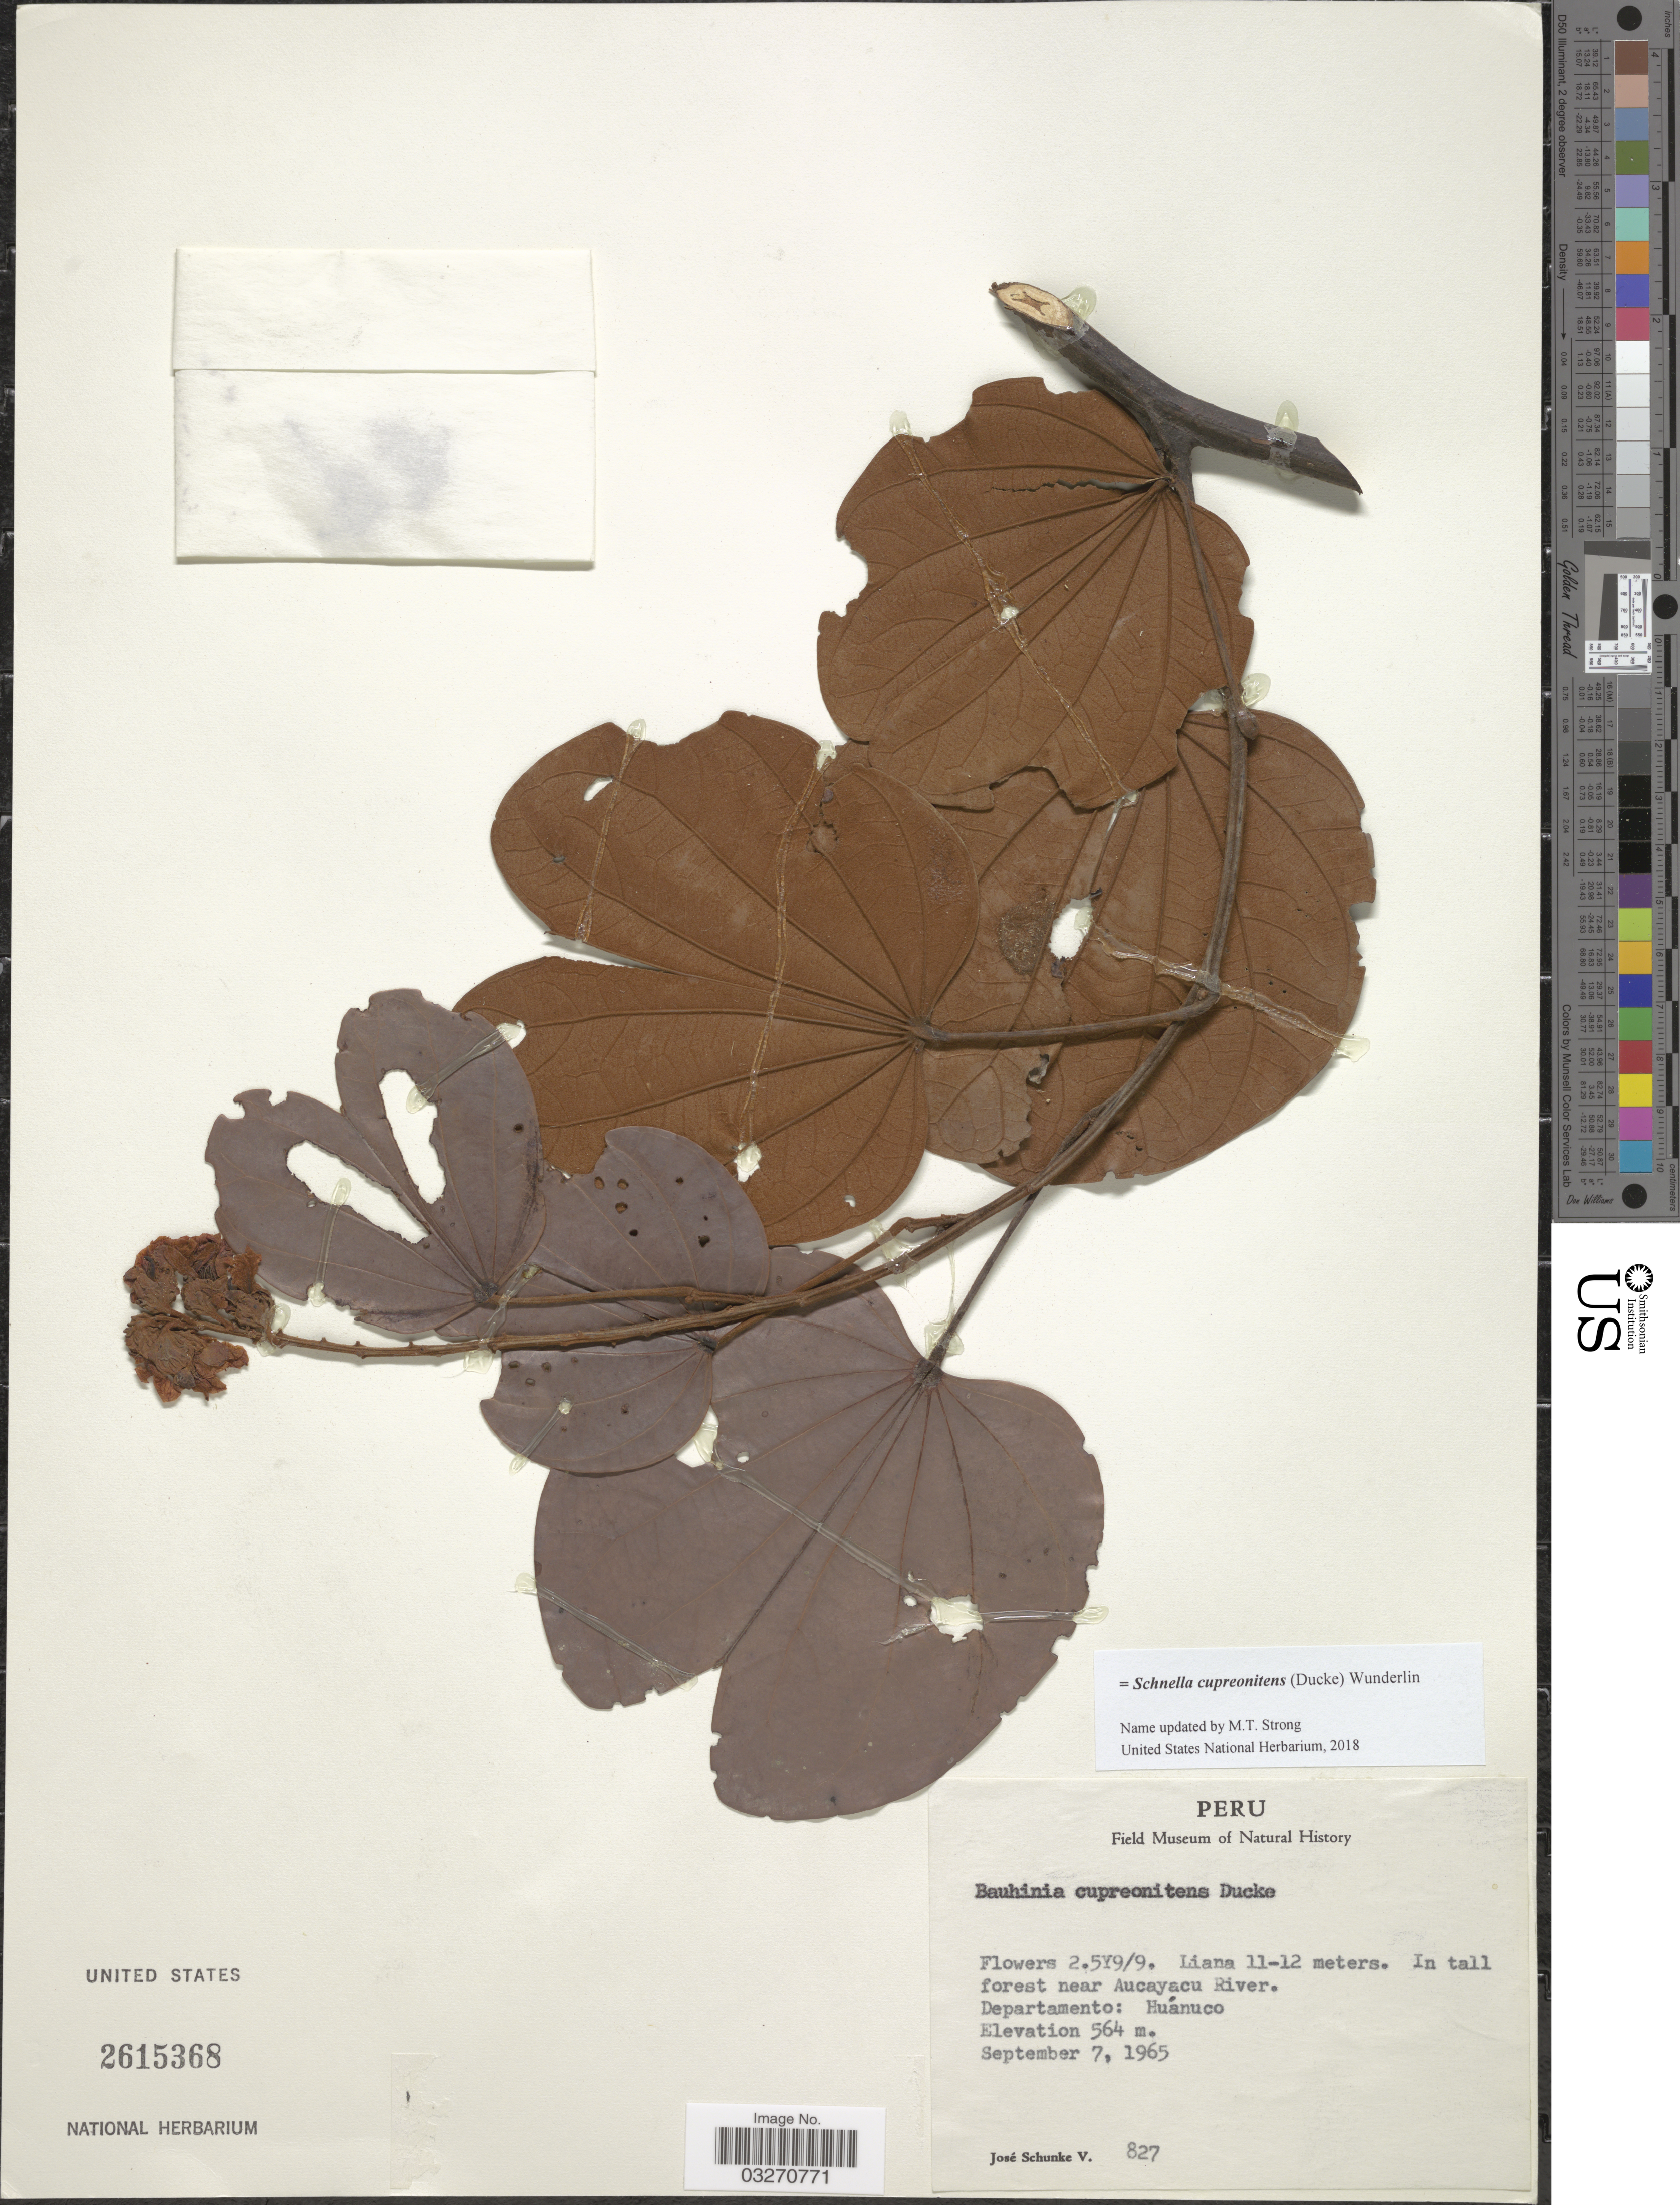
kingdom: Plantae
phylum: Tracheophyta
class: Magnoliopsida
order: Fabales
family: Fabaceae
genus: Schnella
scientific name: Schnella cupreonitens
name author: (Ducke) Wunderlin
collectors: J. Schunke Vigo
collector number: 827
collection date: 1965-09-07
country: Peru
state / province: Huánuco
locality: Near Aucayacu River. Departamento: Huánuco.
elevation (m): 564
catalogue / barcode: US 2615368